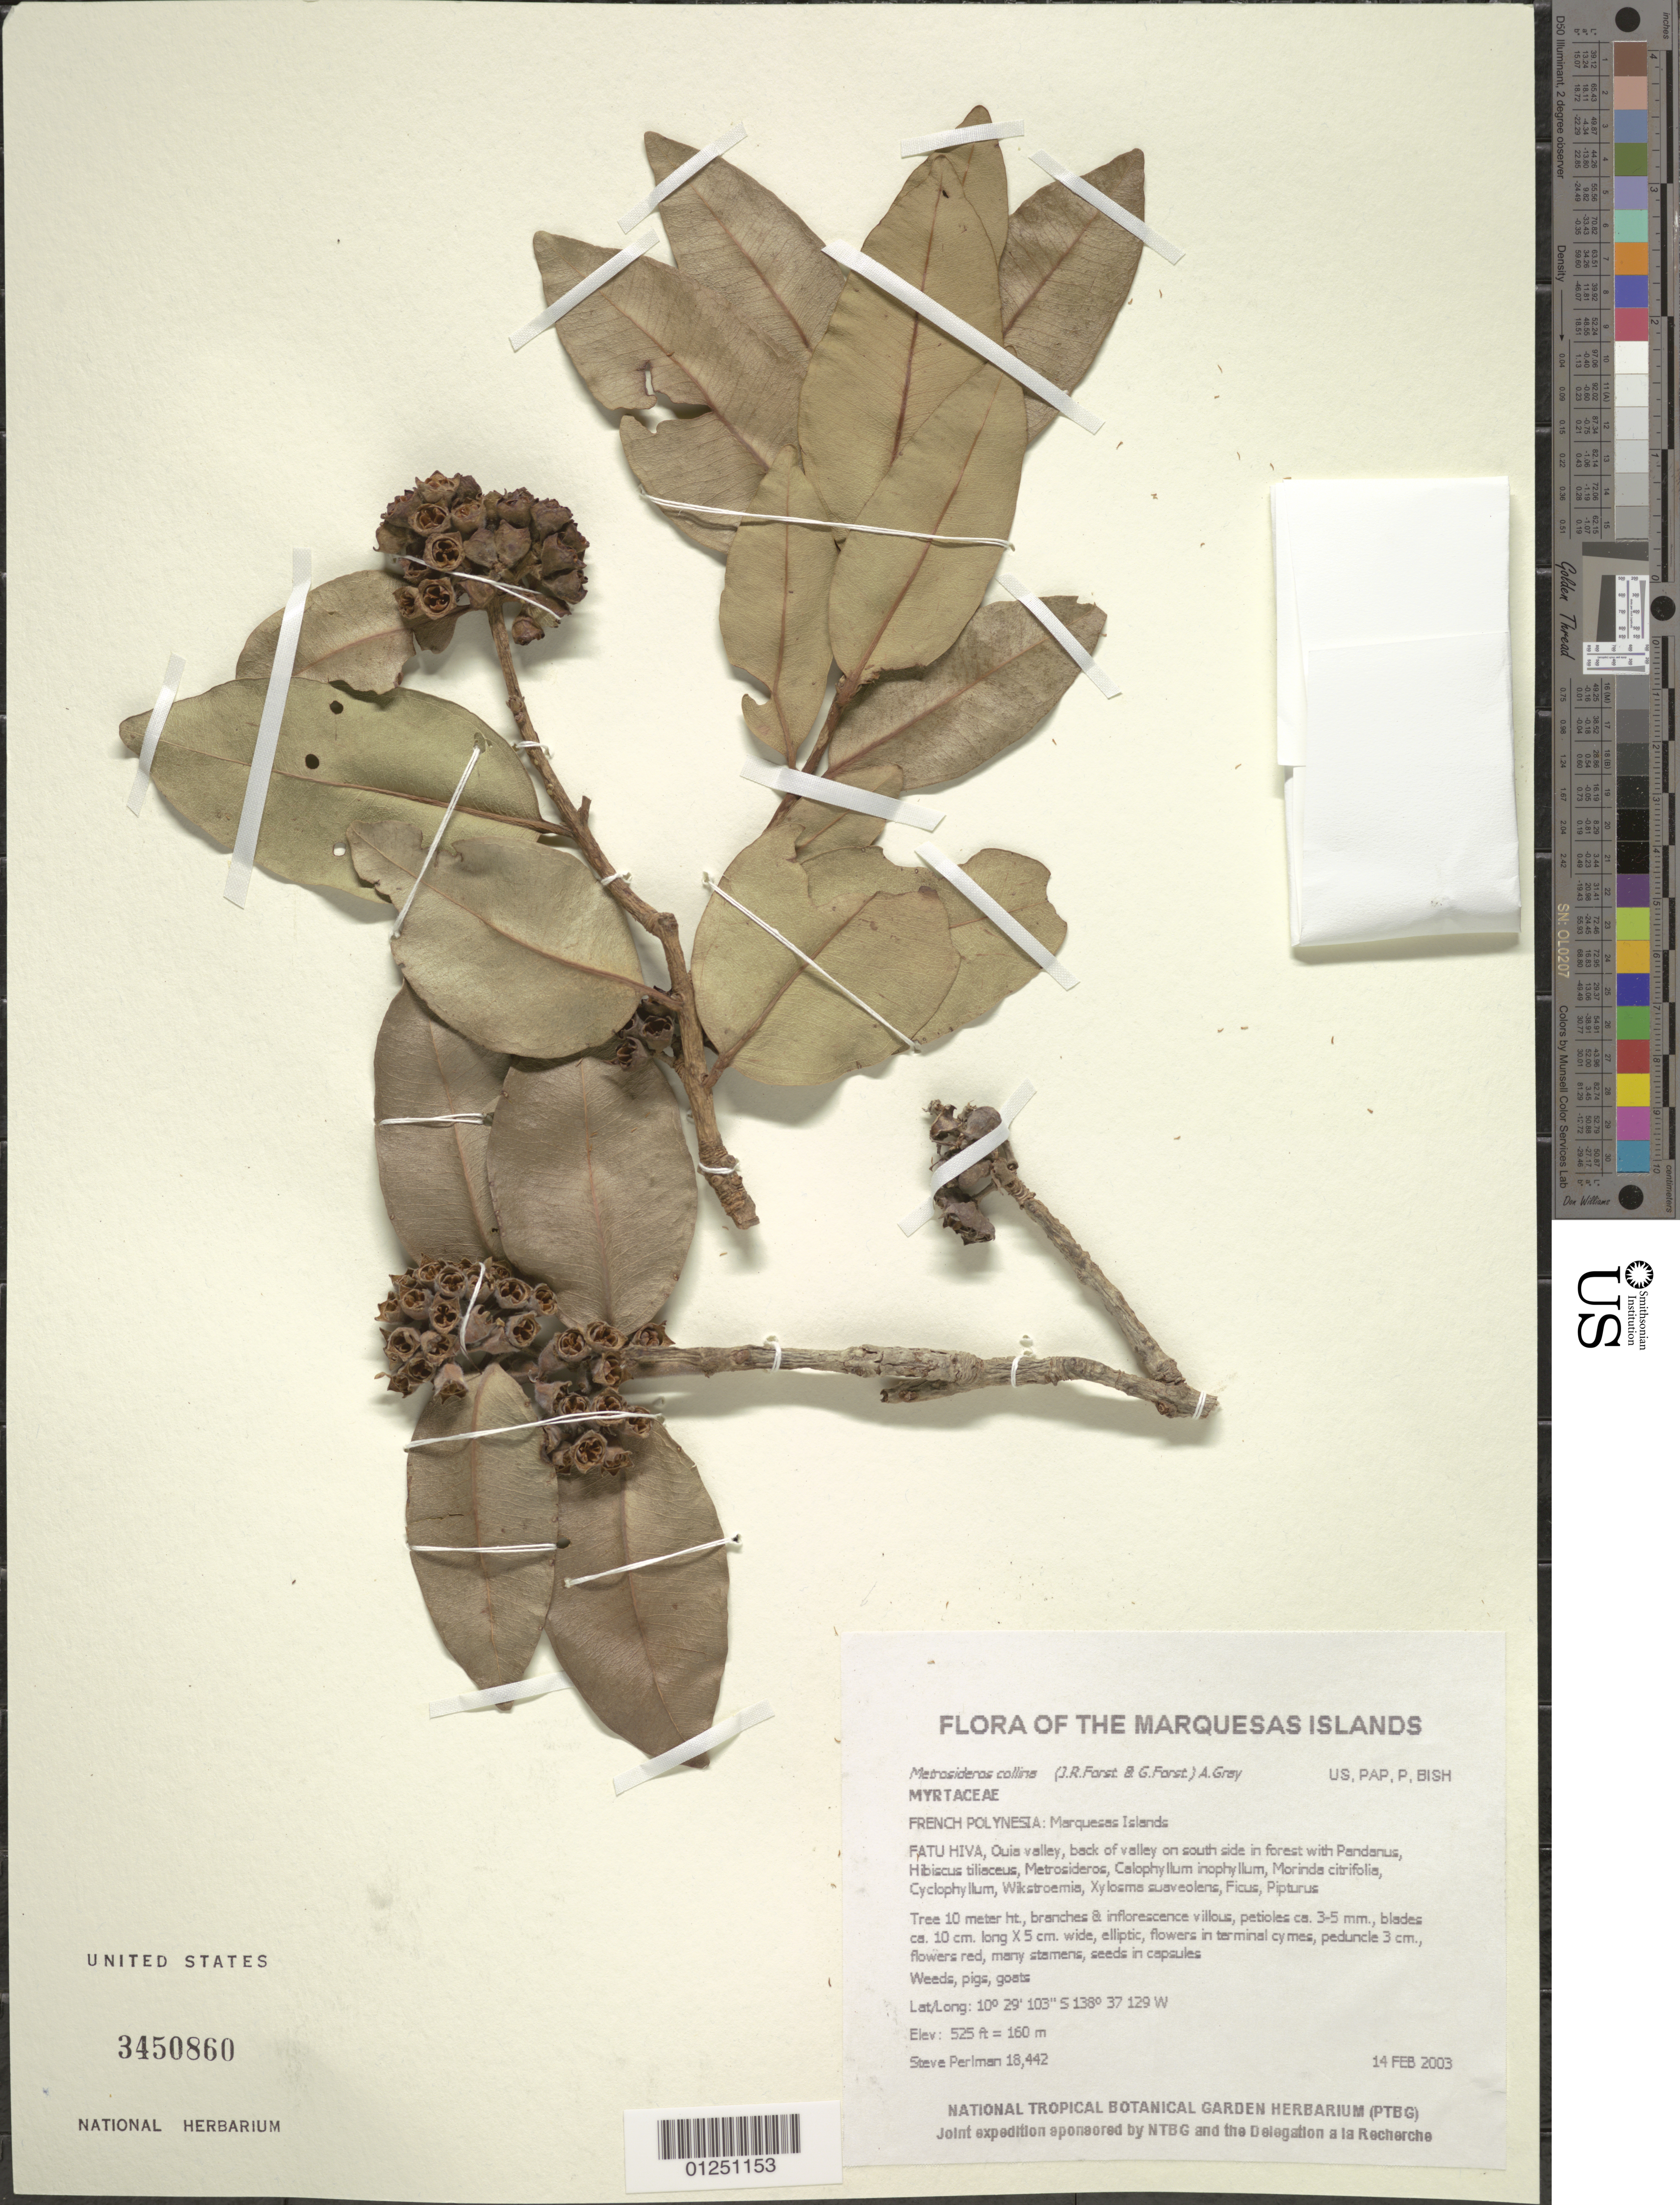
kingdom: Plantae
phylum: Tracheophyta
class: Magnoliopsida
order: Myrtales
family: Myrtaceae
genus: Metrosideros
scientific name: Metrosideros collina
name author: (J.R. Forst. & G. Forst.) A. Gray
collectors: S. P. Perlman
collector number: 18442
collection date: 2003-02-14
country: French Polynesia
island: Fatu Hiva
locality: Ouia valley, back of valley on south side in forest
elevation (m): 160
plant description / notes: Weeds, pigs, goats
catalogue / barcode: US 3450860